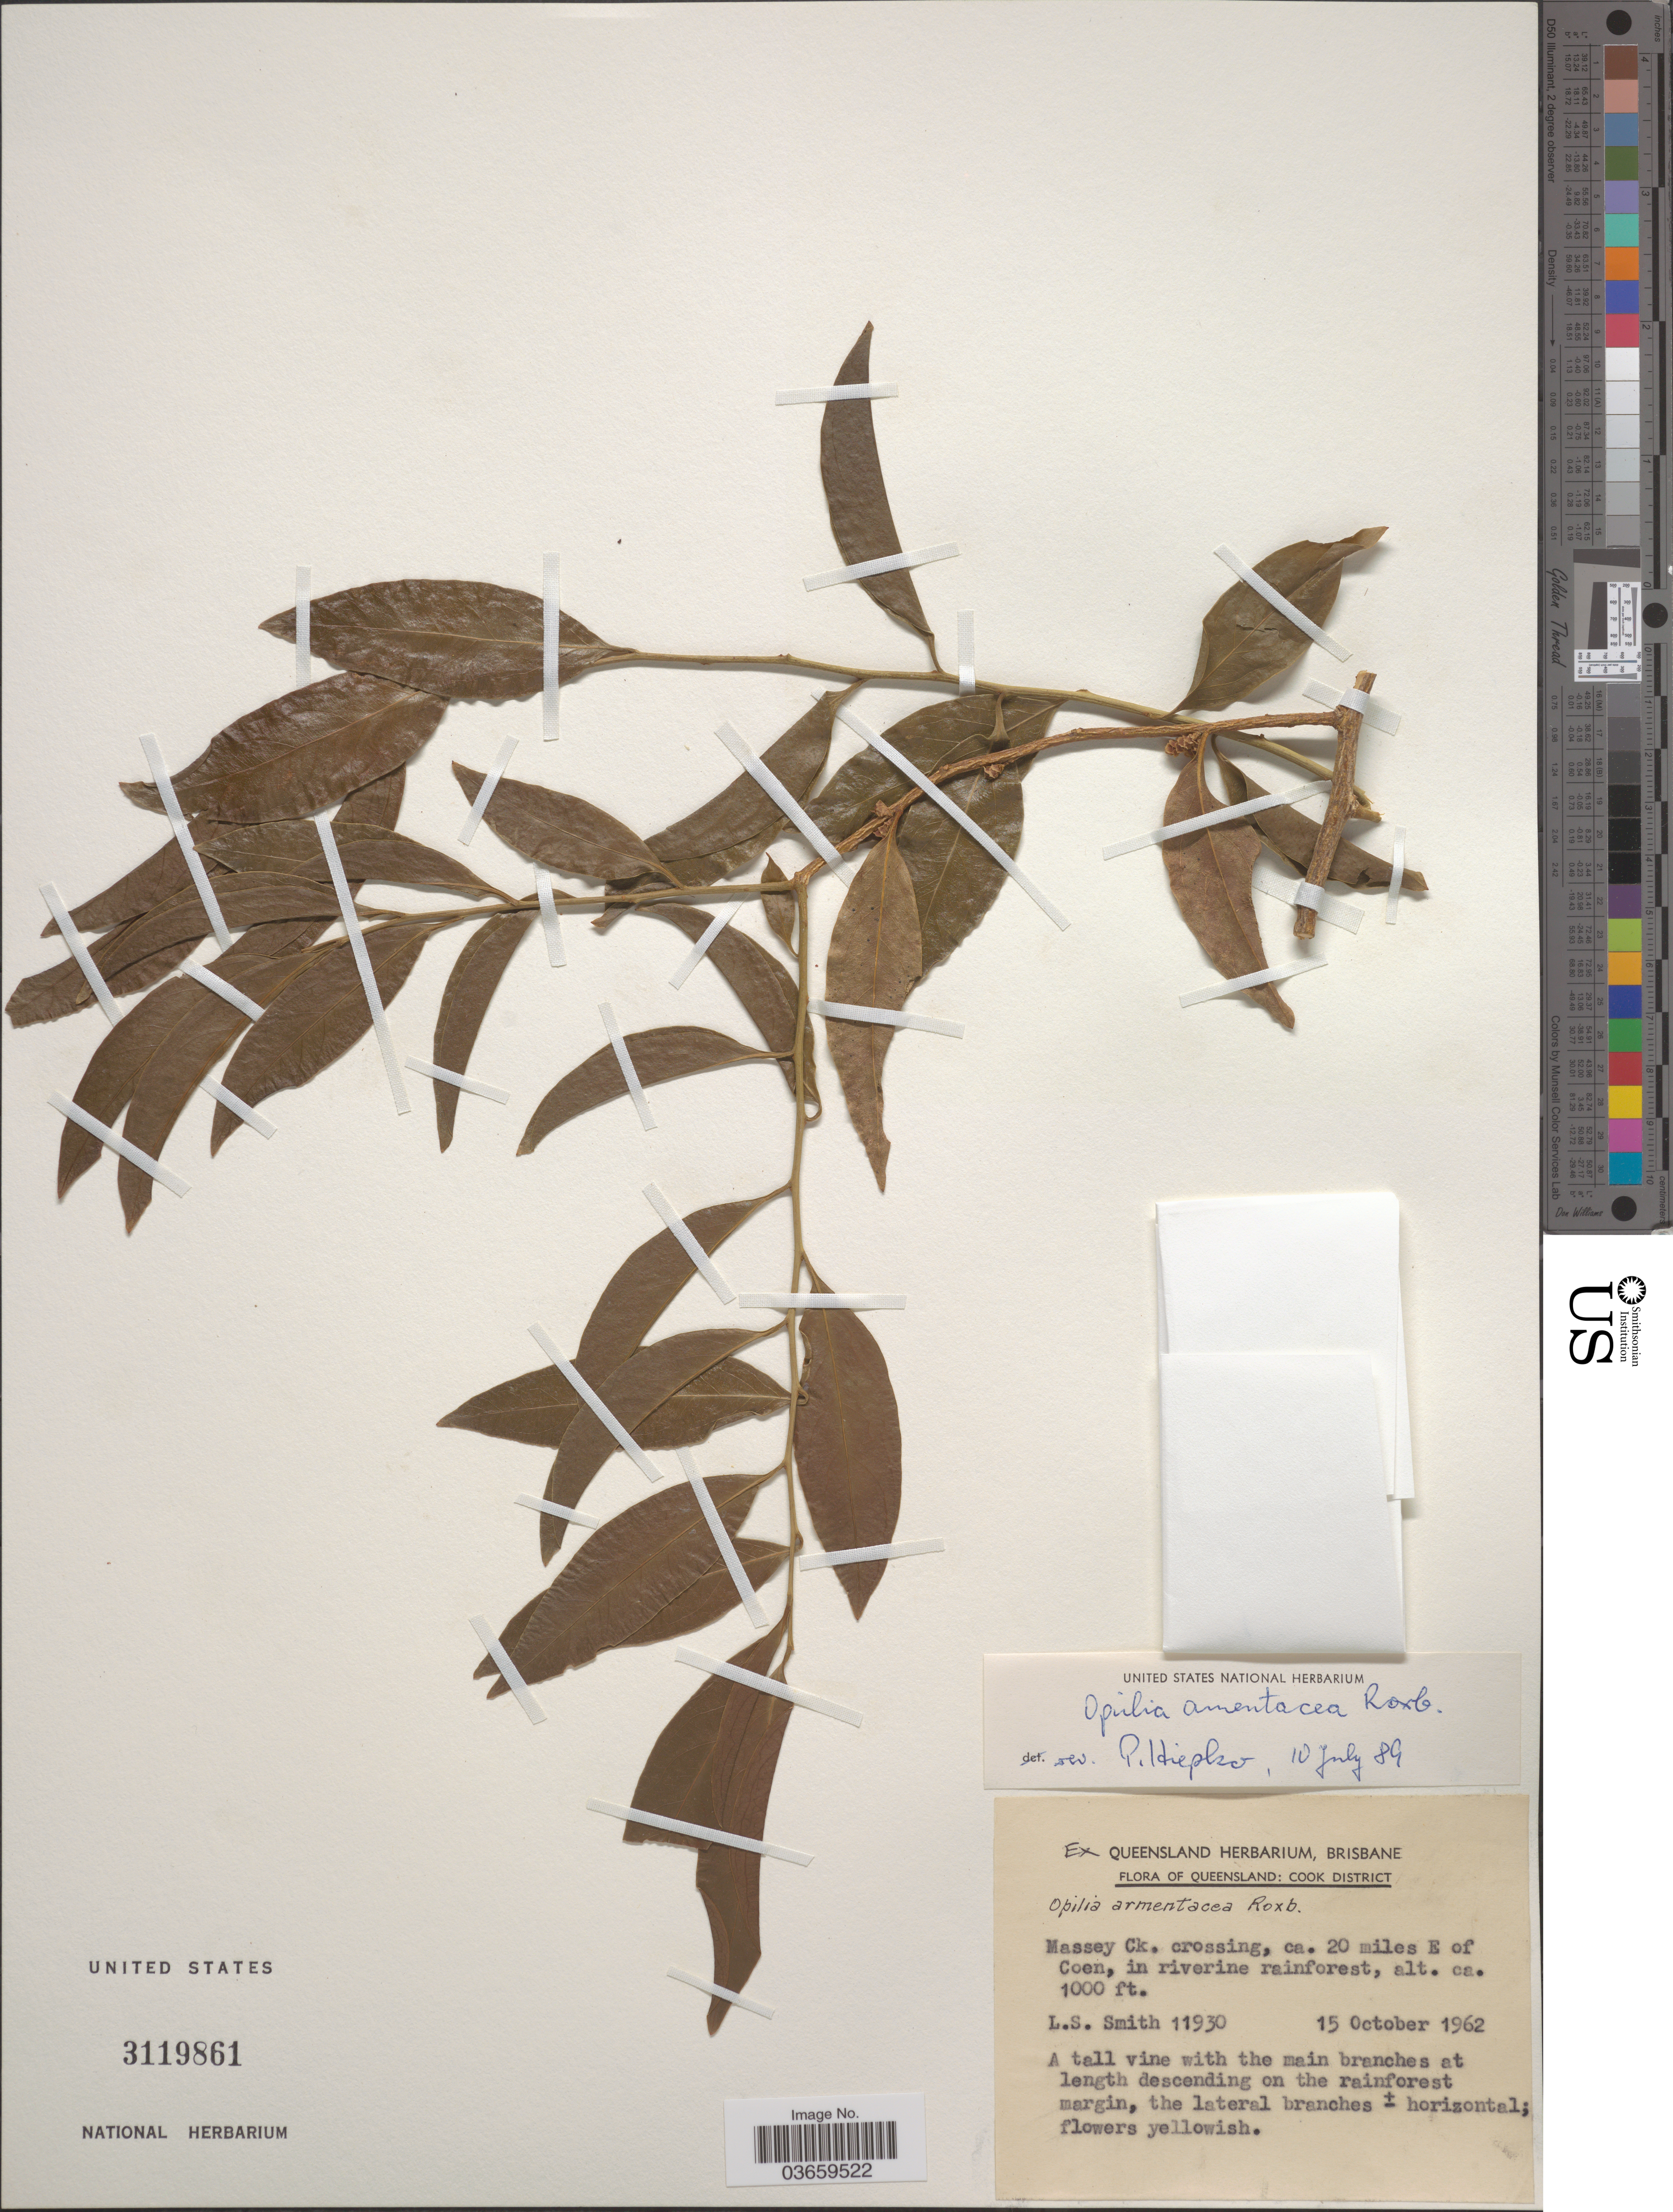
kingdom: Plantae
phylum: Tracheophyta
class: Magnoliopsida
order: Santalales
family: Opiliaceae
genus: Opilia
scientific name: Opilia amentacea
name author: Roxb.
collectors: L. Smith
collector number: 11930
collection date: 1962-10-15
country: Australia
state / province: Queensland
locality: Cook District. Massey Ck. crossing, ca. 20 miles E of Coen, in riverine rainforest.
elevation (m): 305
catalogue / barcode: US 3119861